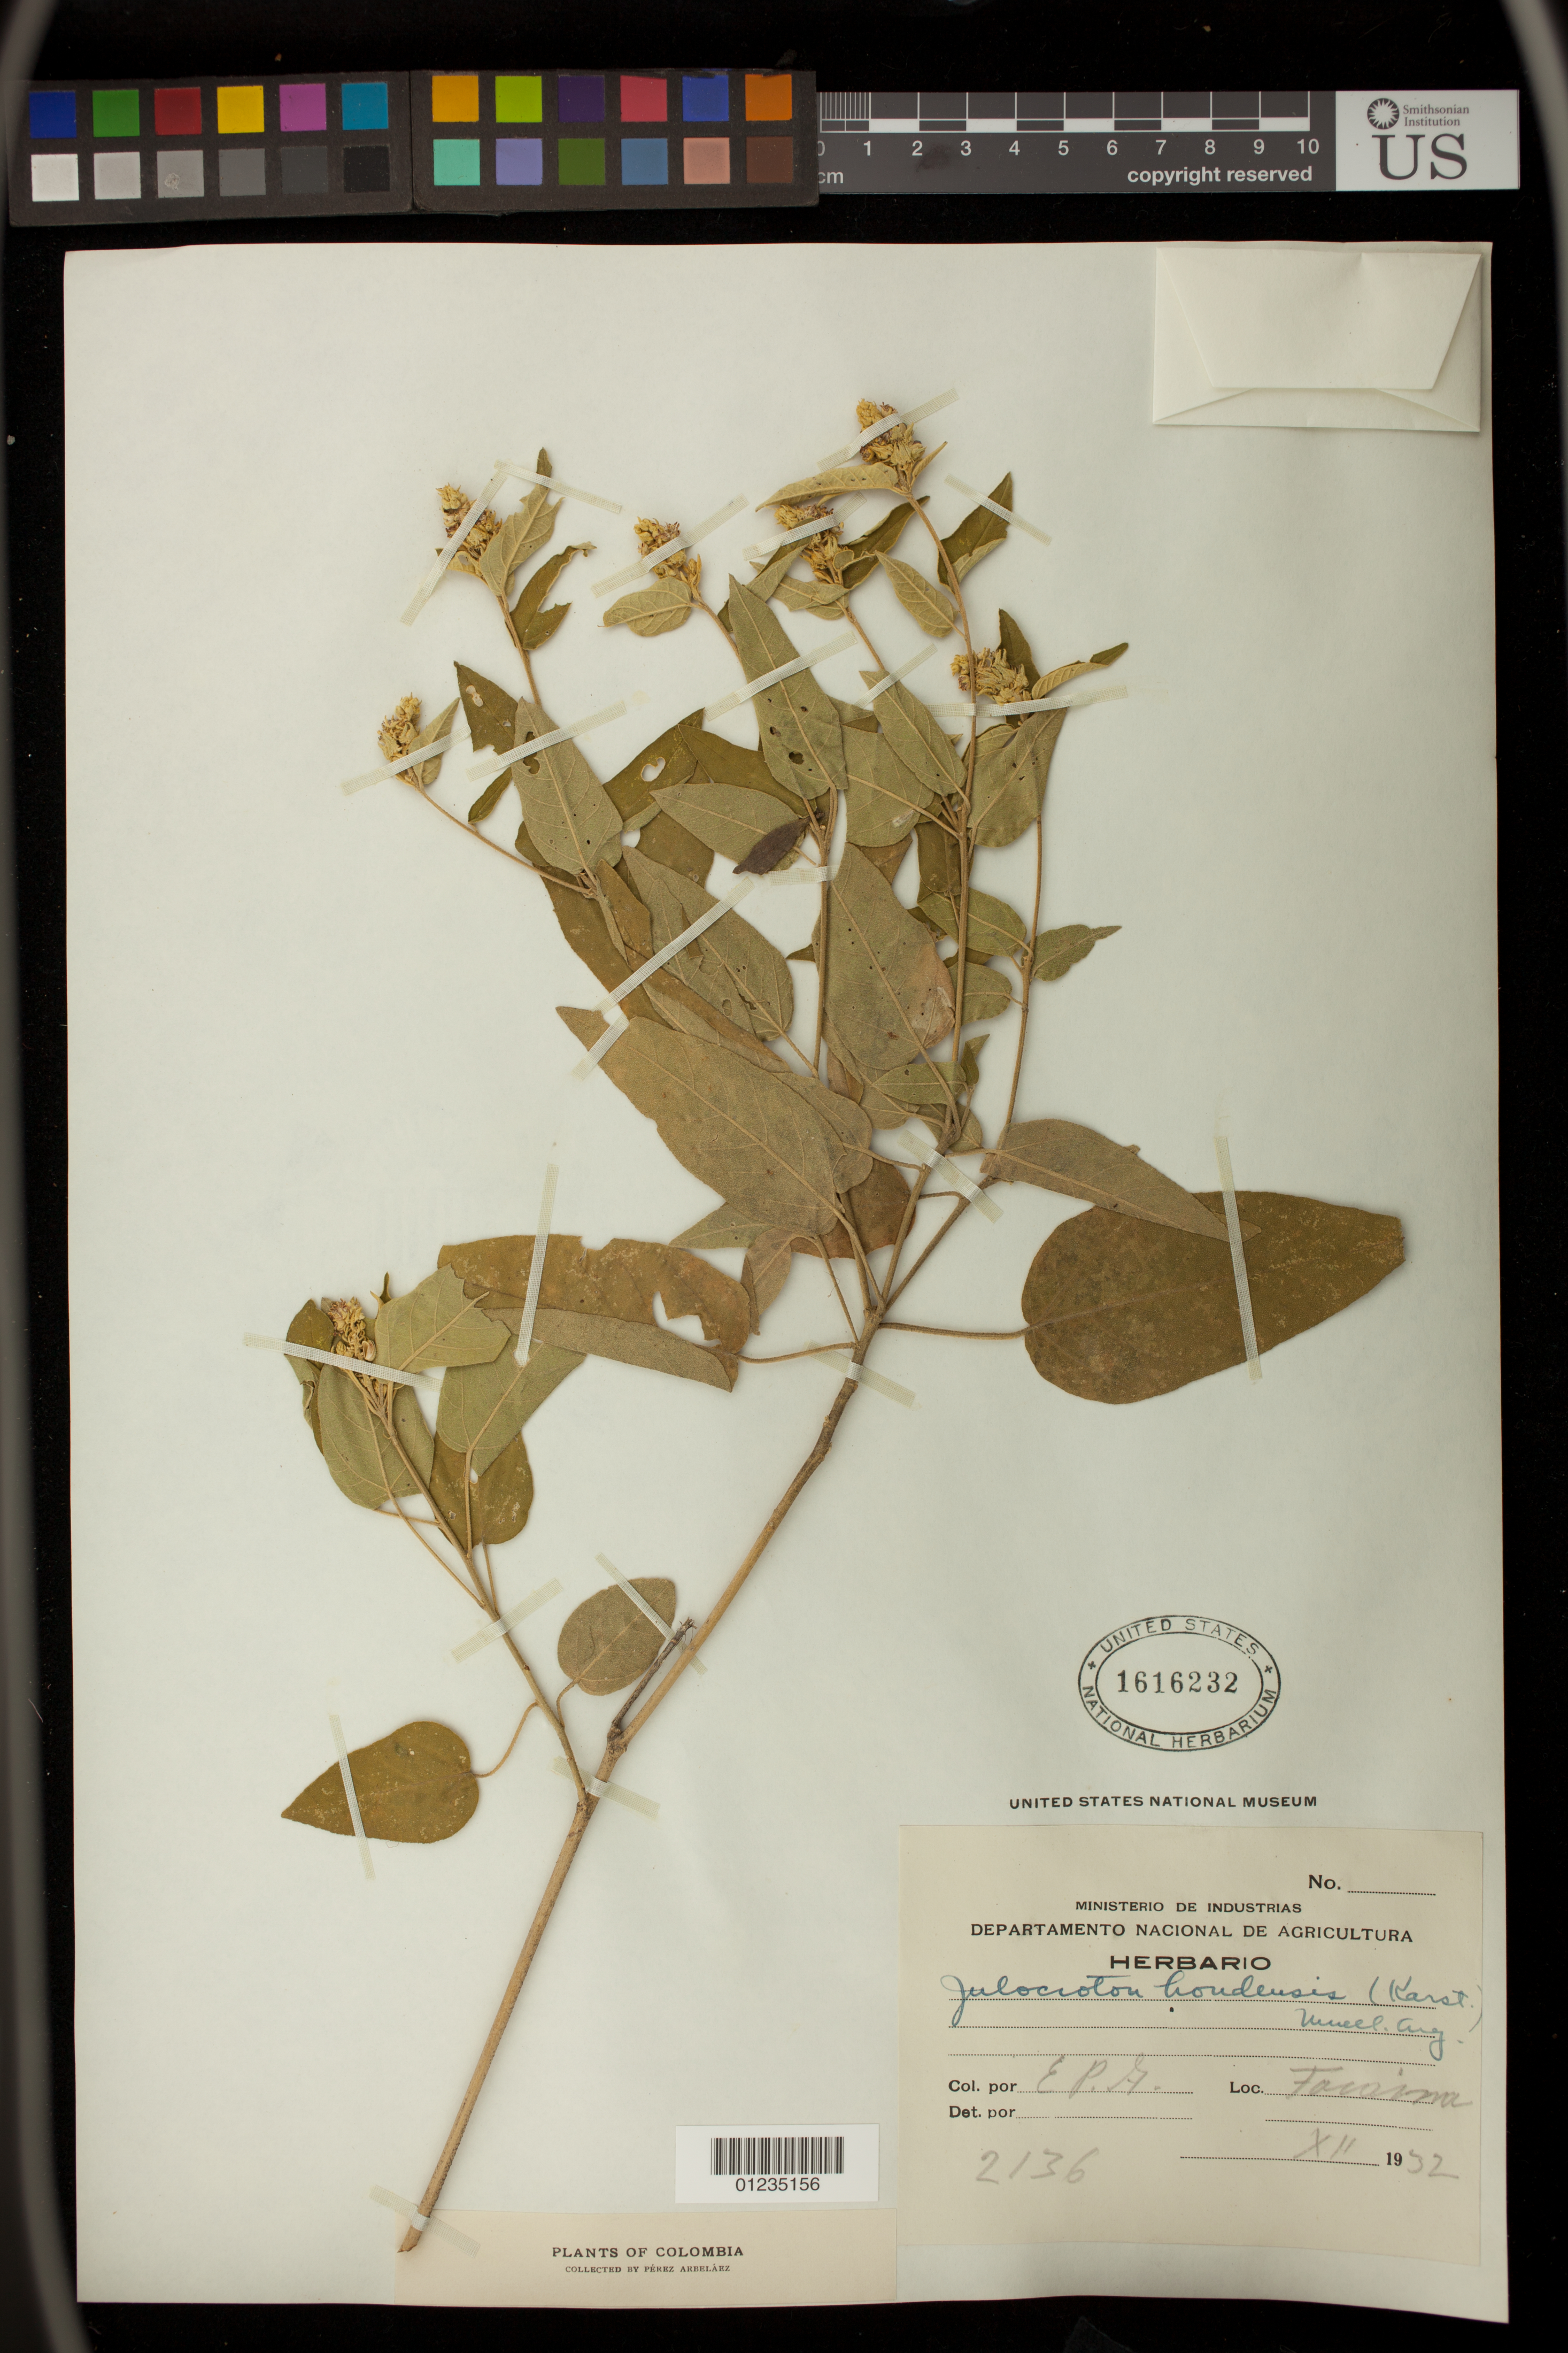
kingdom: Plantae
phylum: Tracheophyta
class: Magnoliopsida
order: Malpighiales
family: Euphorbiaceae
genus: Julocroton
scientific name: Julocroton hondensis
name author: (Karst.) Müll. Arg.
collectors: E. Pérez Arbeláez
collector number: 2136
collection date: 1932-12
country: Colombia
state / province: Cundinamarca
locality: Tocaima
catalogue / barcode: US 1616232